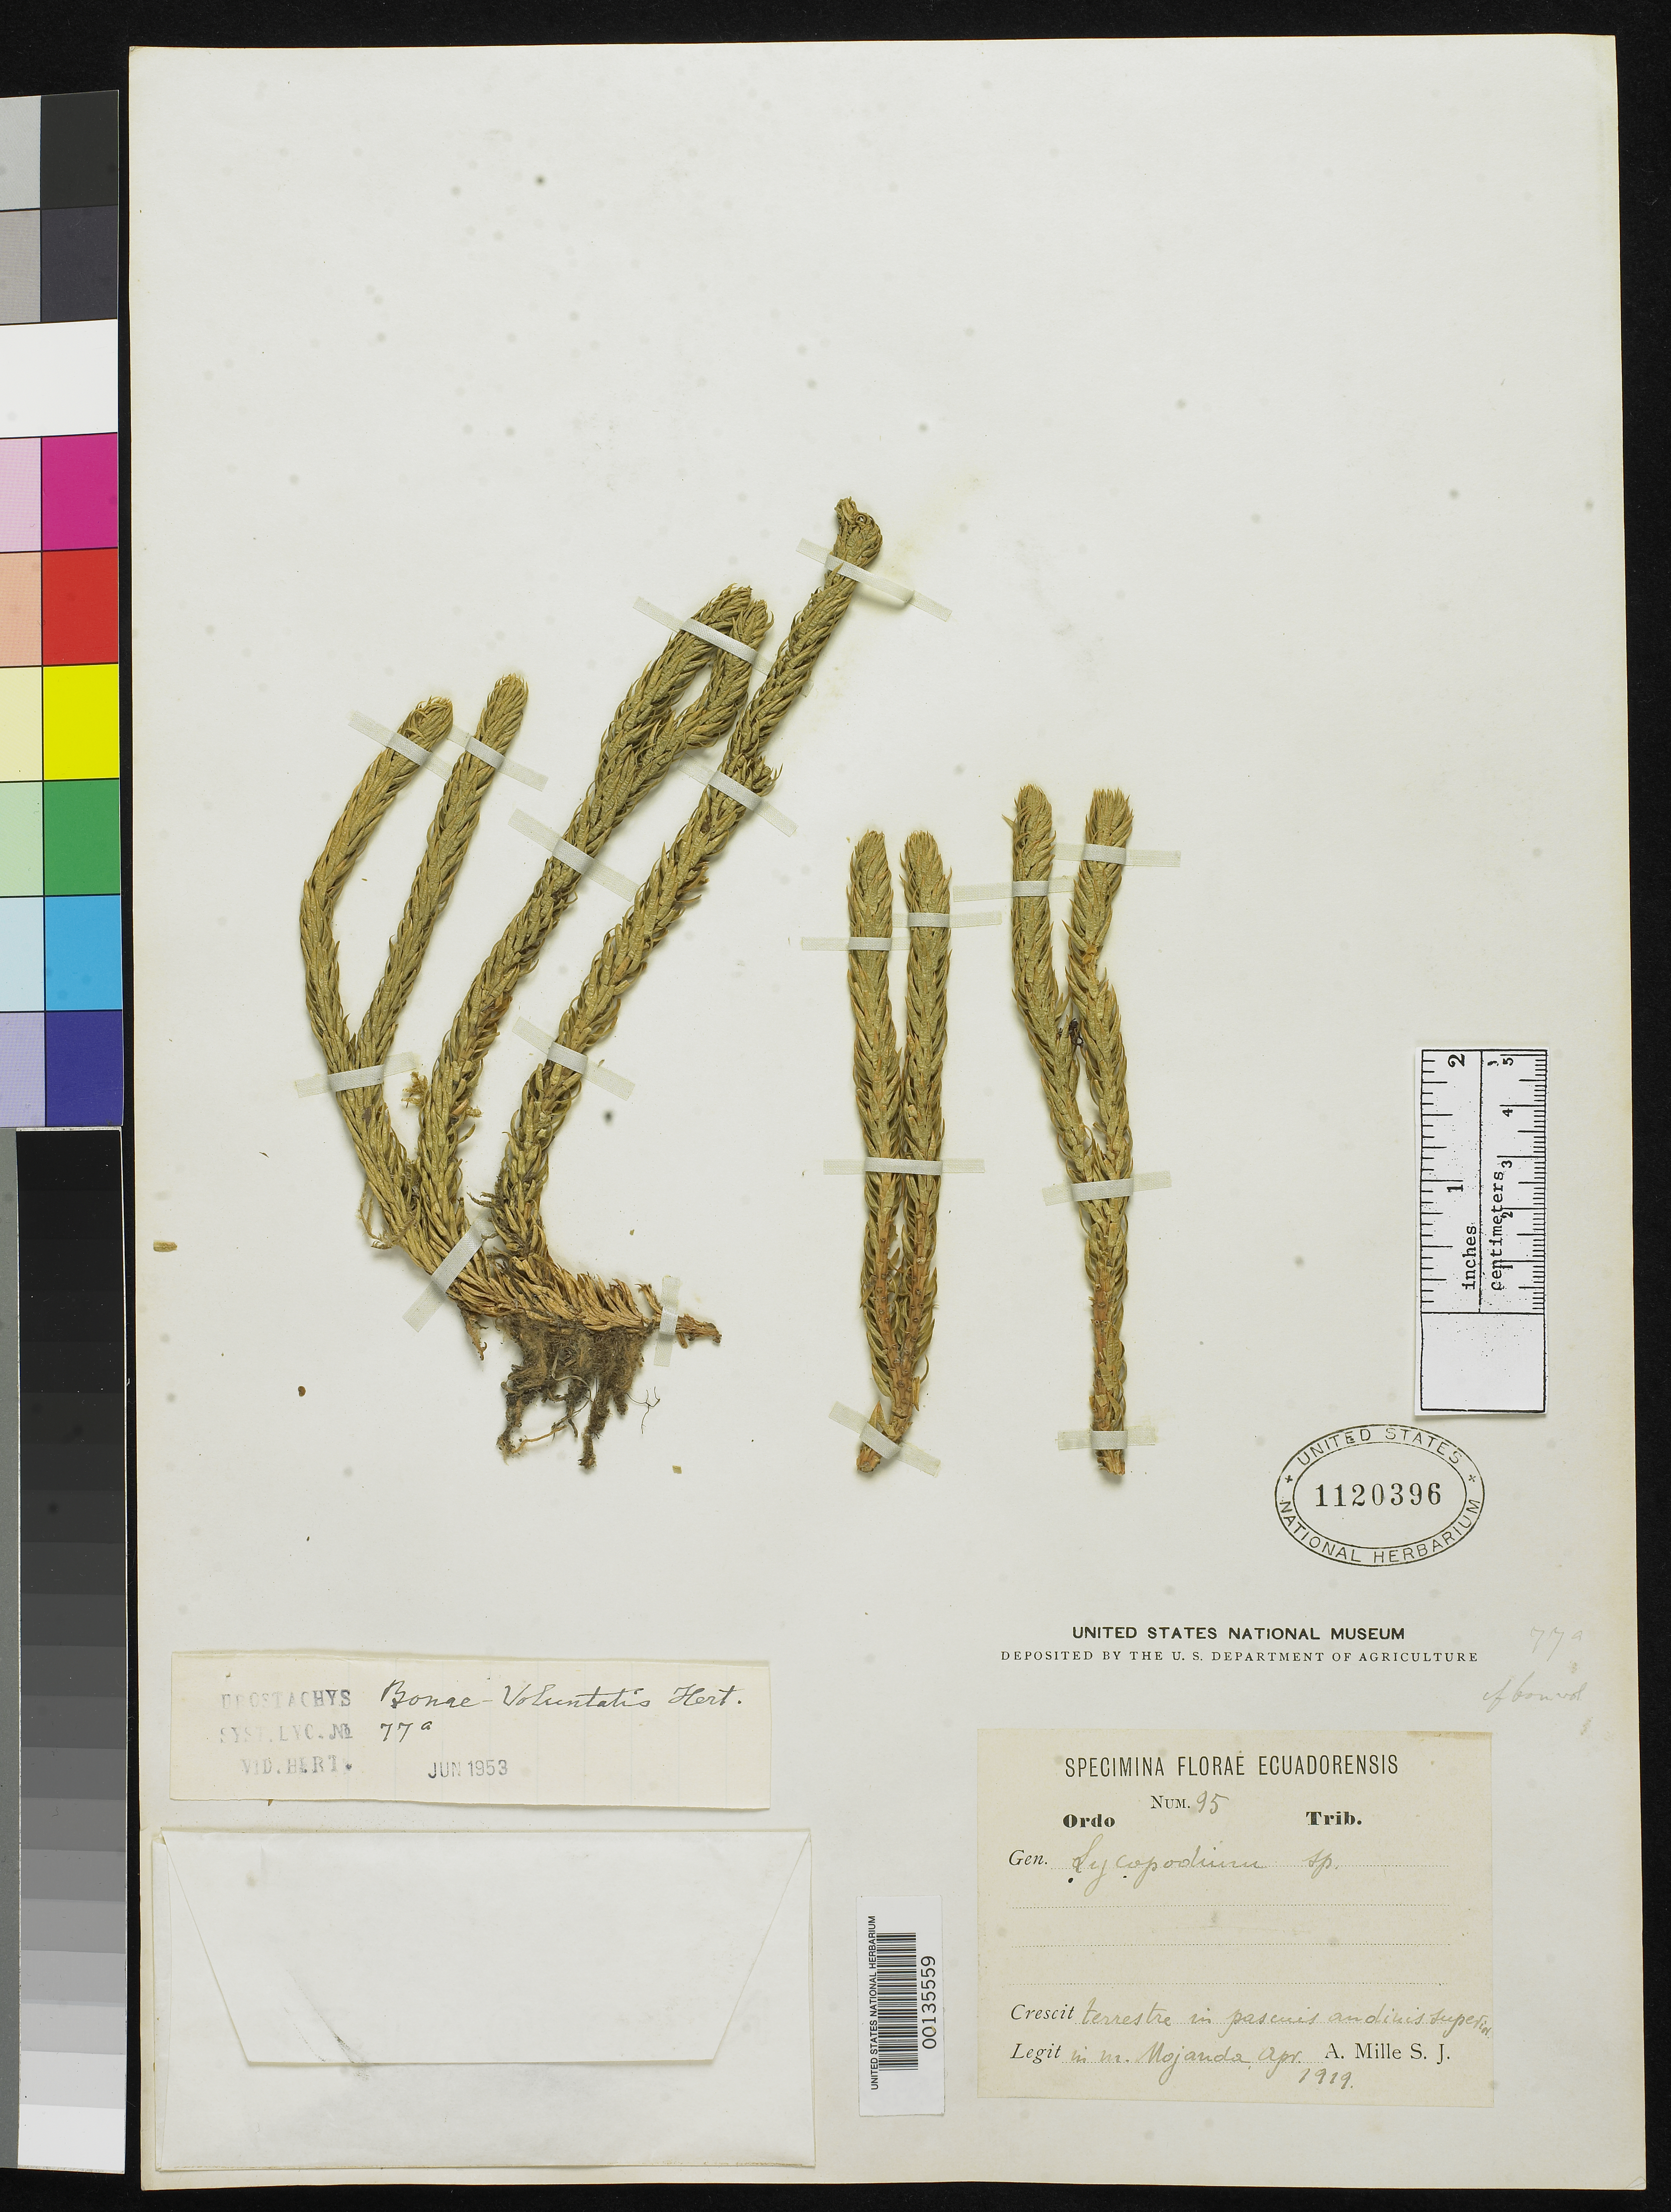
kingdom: Plantae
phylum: Tracheophyta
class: Lycopodiopsida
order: Lycopodiales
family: Lycopodiaceae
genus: Urostachys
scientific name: Urostachys bonae-voluntatis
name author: Herter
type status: Holotype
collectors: A. Mille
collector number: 95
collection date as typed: Apr 1919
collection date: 1919-04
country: Ecuador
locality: Mt. Mojanda.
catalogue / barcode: US 1120396